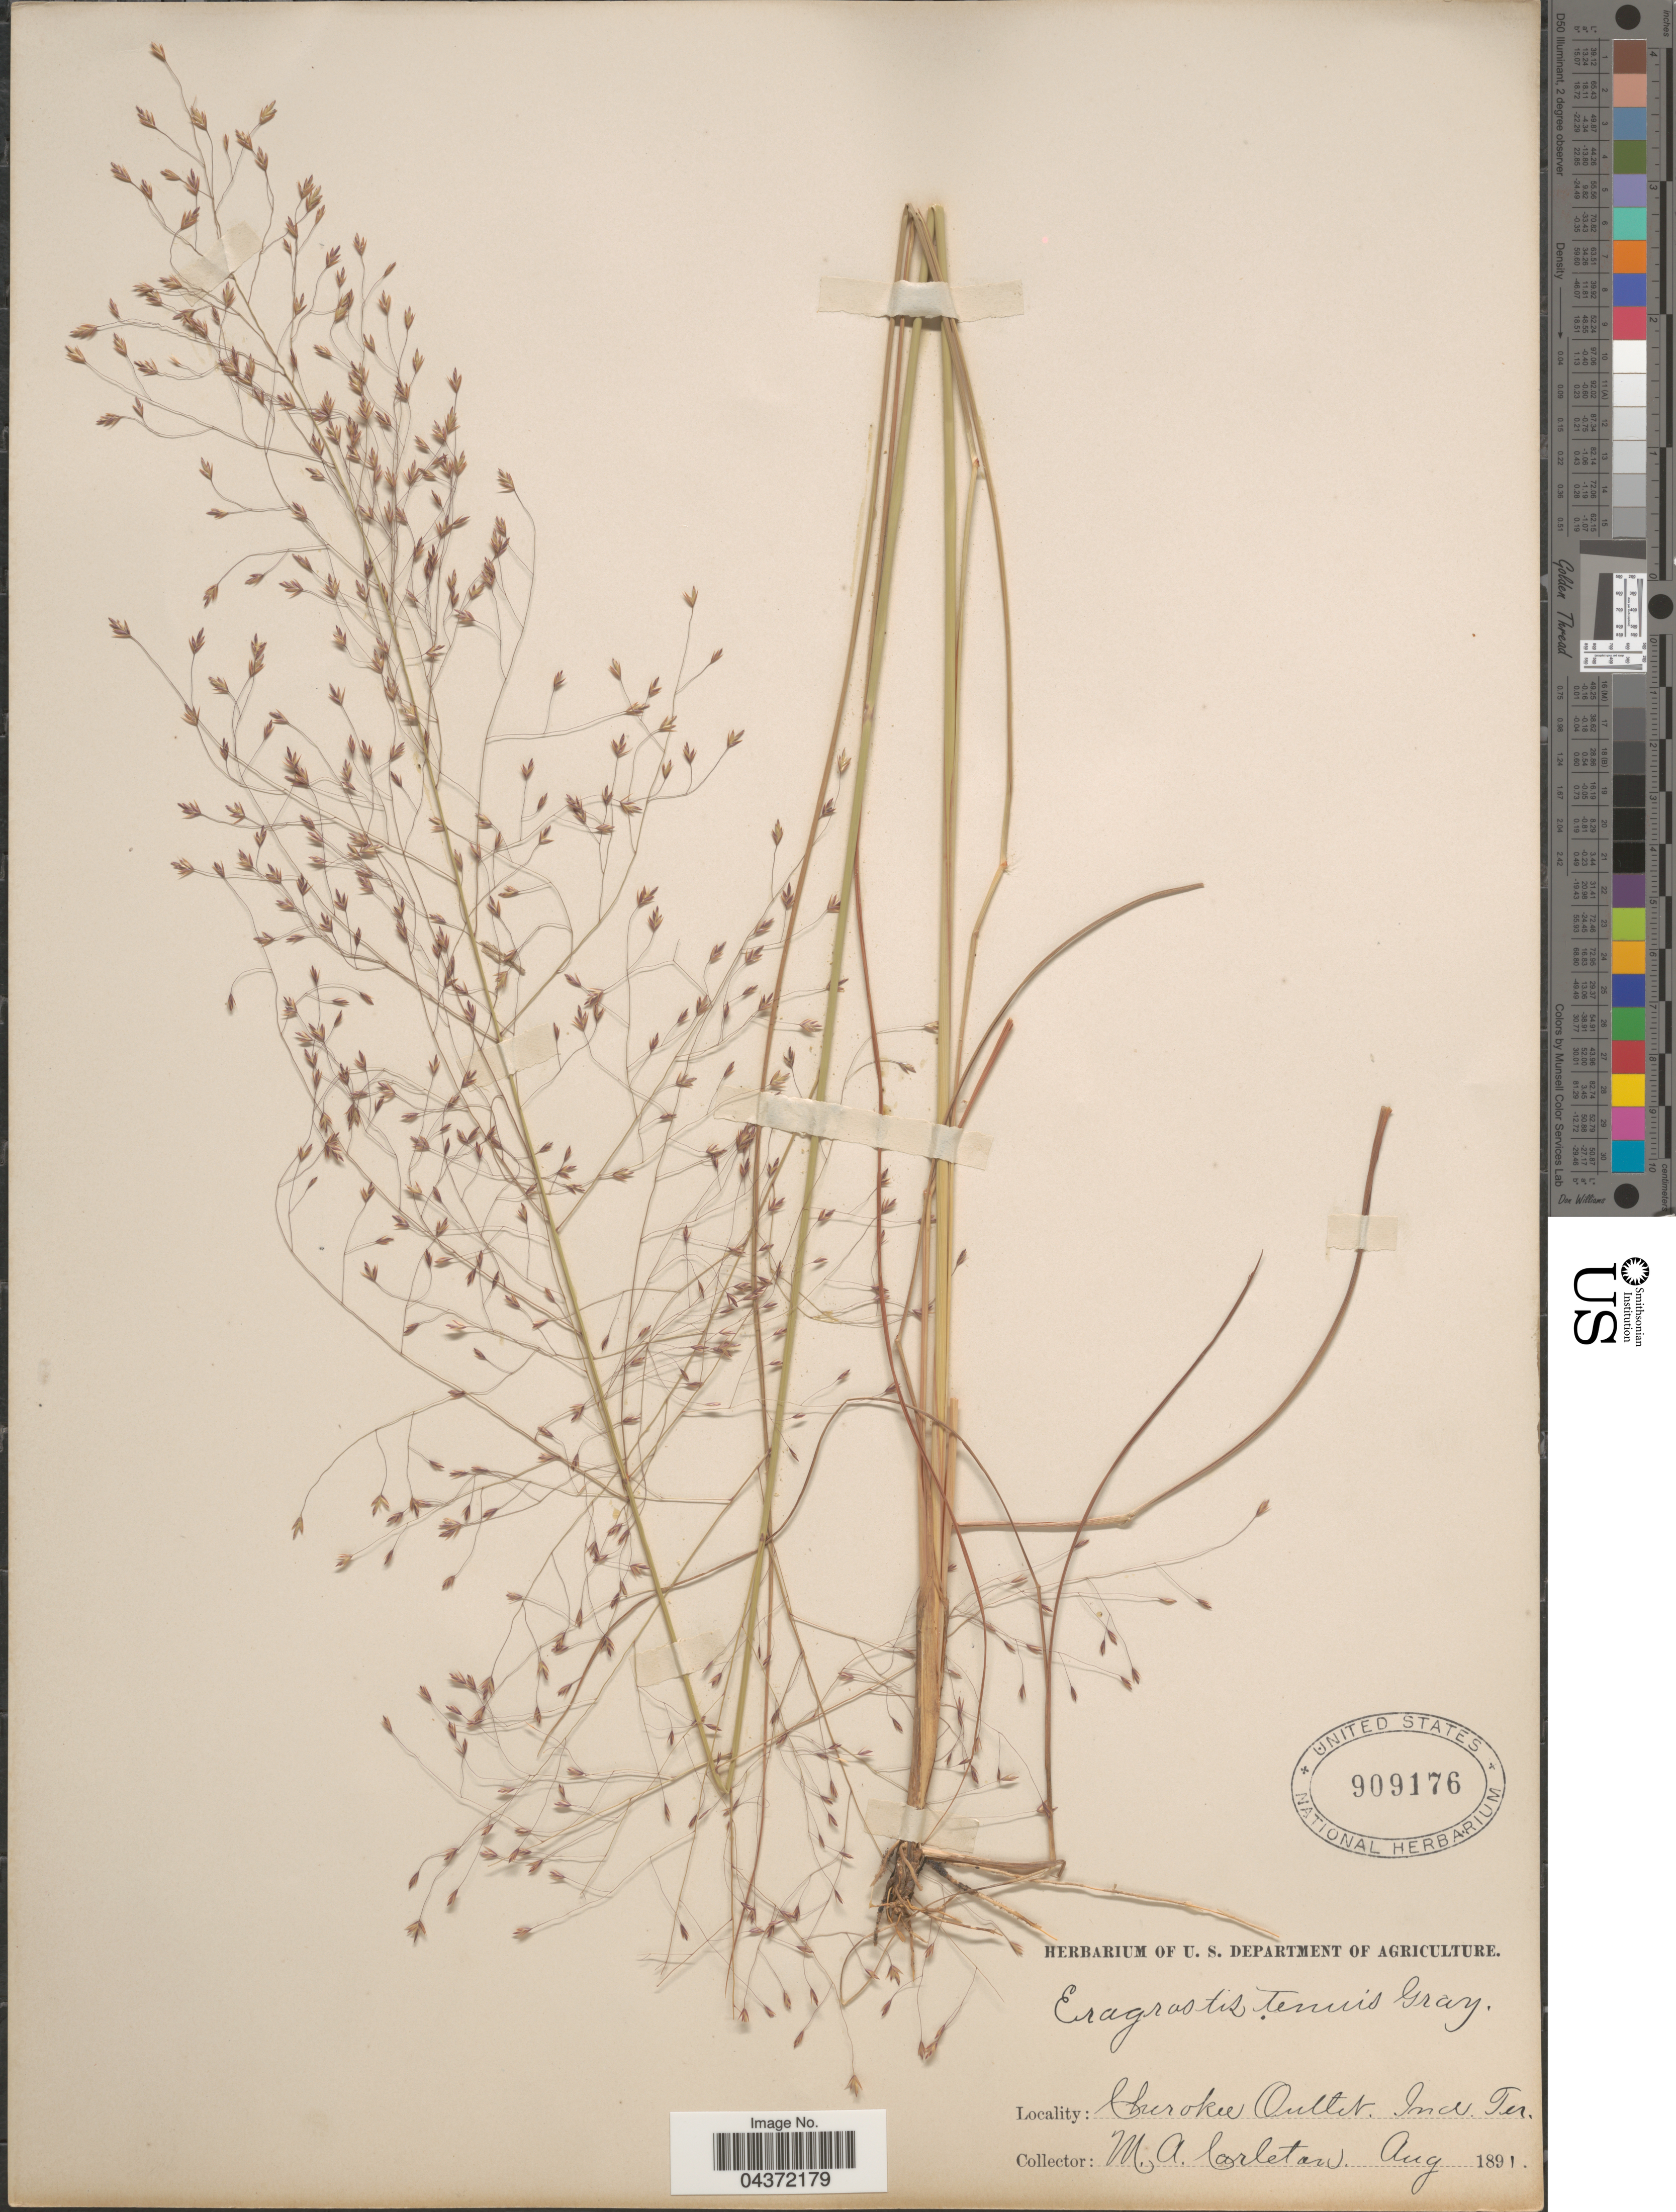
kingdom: Plantae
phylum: Tracheophyta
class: Liliopsida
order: Poales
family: Poaceae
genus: Eragrostis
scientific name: Eragrostis trichodes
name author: (Nutt.) Alph. Wood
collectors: M. A. Carleton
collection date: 1891-08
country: United States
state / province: Oklahoma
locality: Cherokee Outlet. Indian Territory.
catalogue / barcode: US 909176